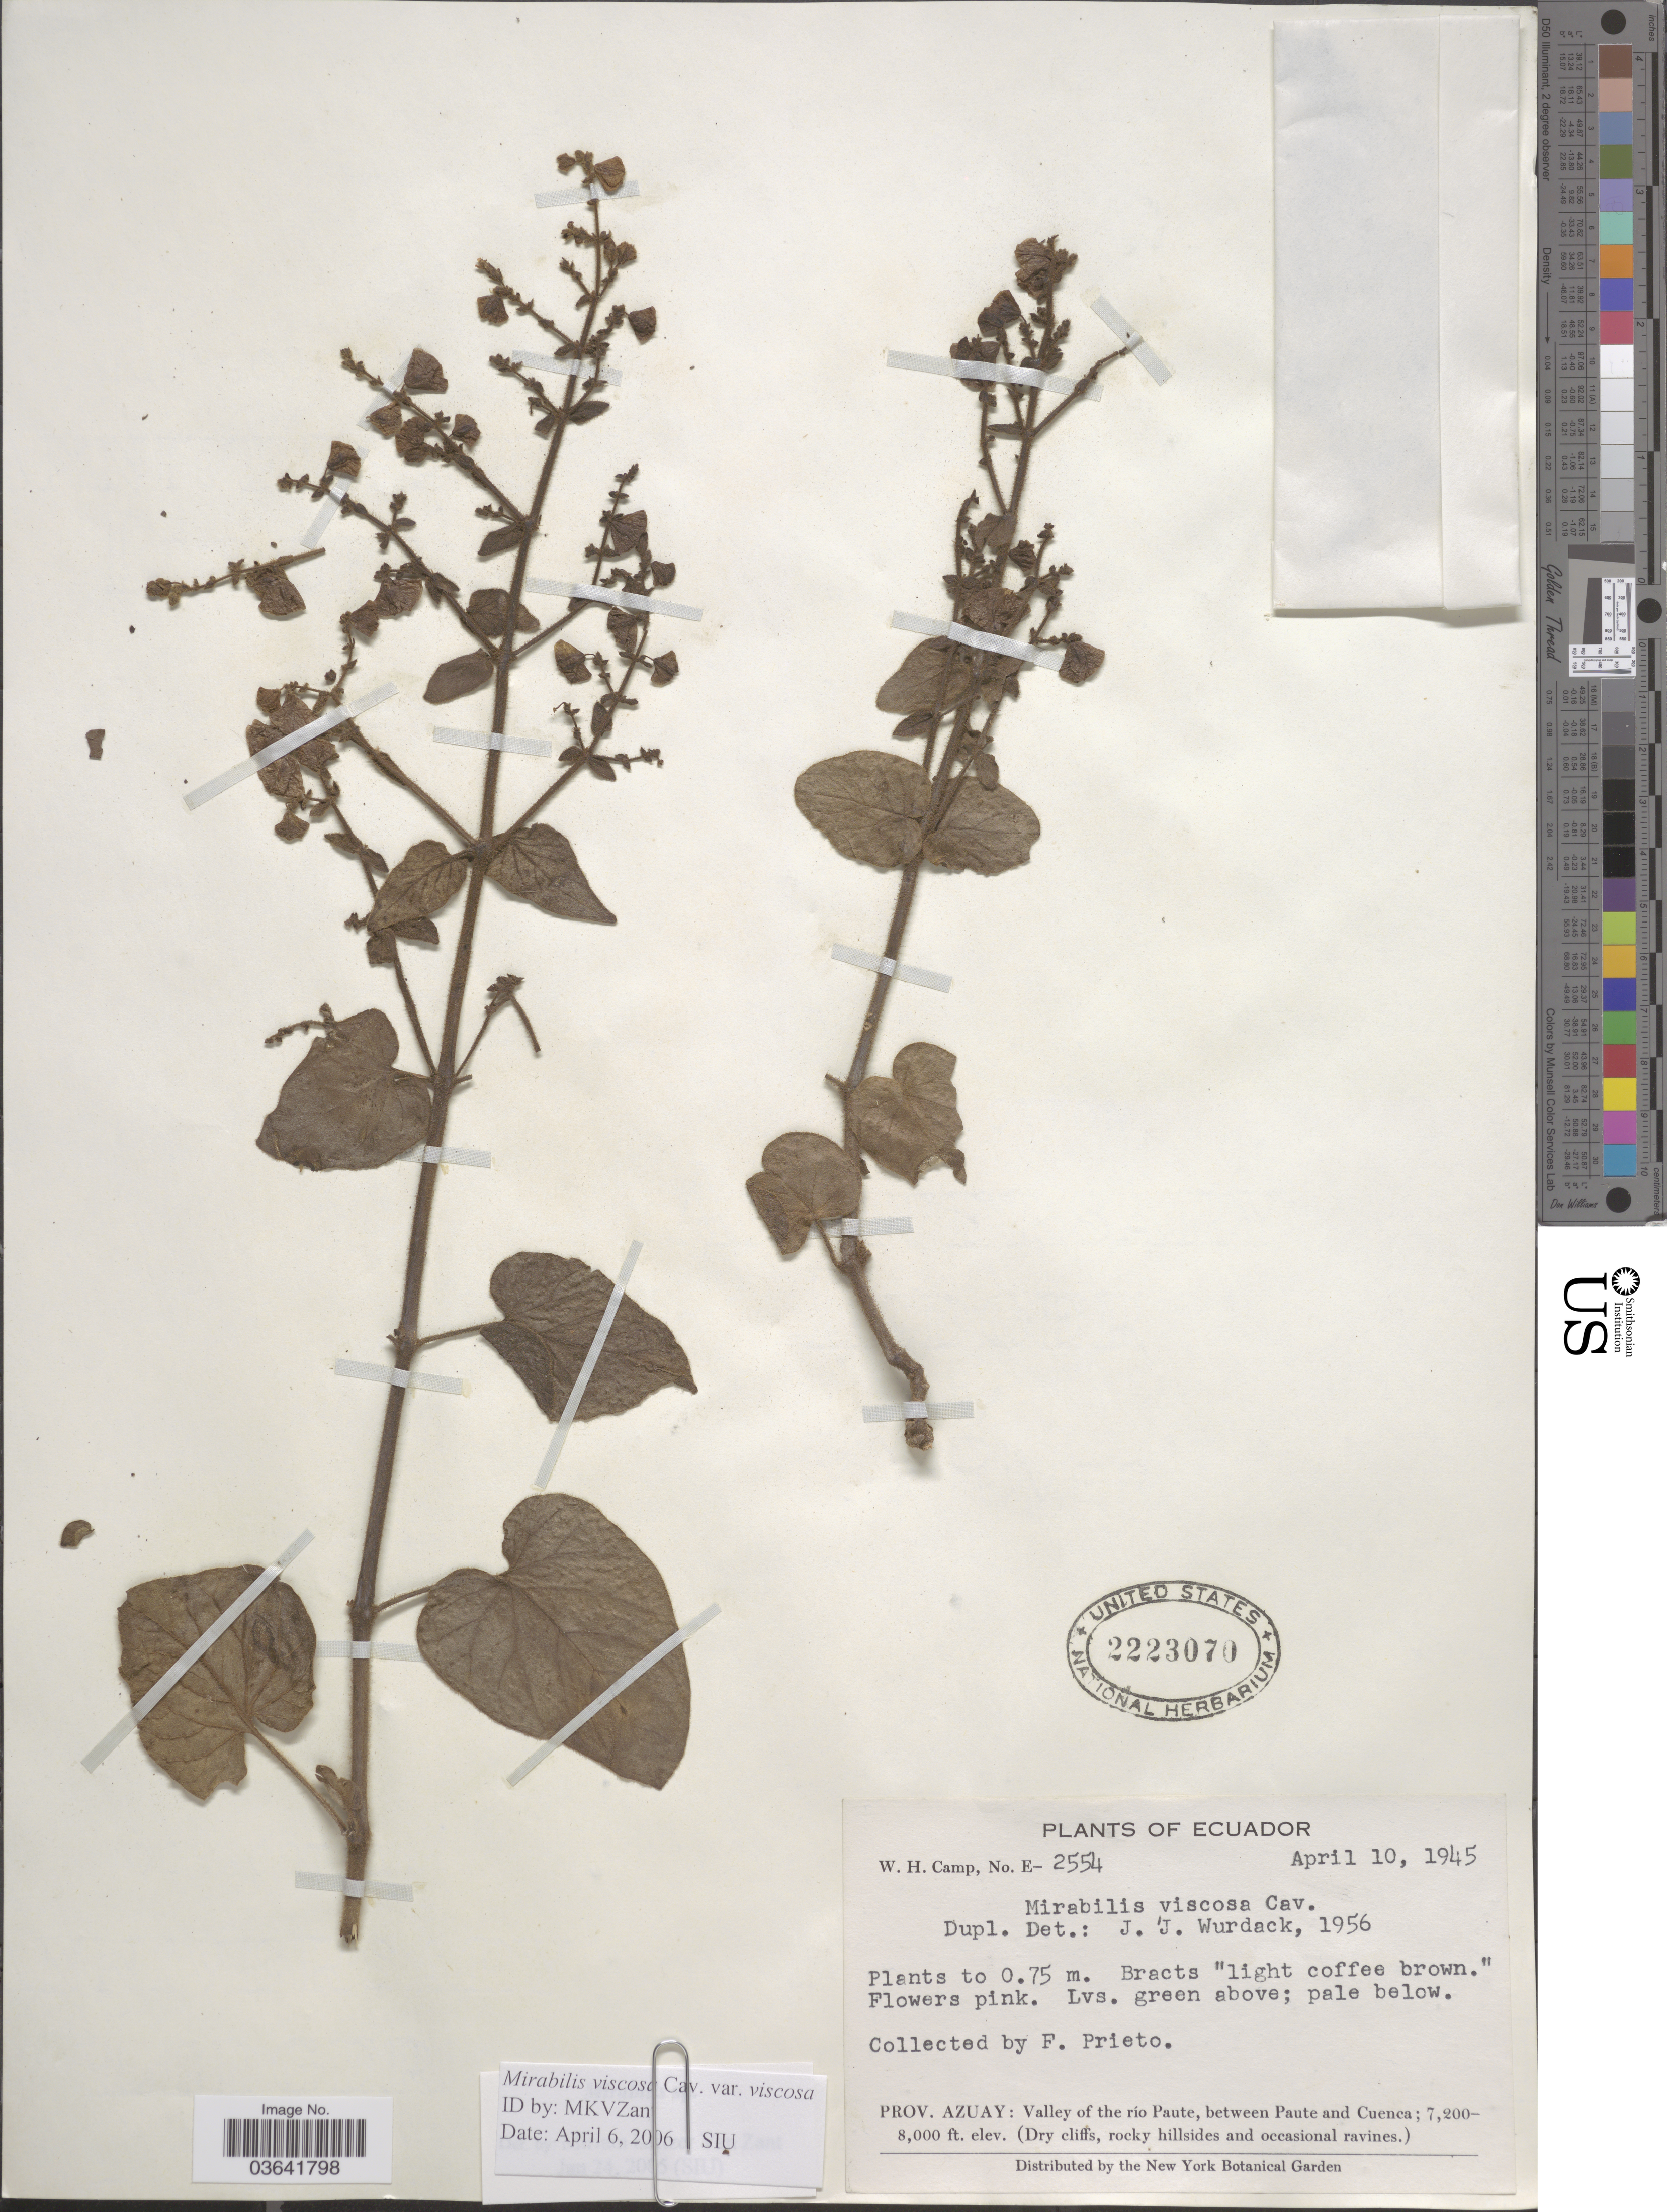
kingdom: Plantae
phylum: Tracheophyta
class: Magnoliopsida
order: Caryophyllales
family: Nyctaginaceae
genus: Mirabilis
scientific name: Mirabilis viscosa var. viscosa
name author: Cav.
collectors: F. Prieto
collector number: E-2554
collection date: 1945-04-10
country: Ecuador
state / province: Azuay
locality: Valley of the río Paute, between Paute and Cuenca.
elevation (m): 2195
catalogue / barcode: US 2223070